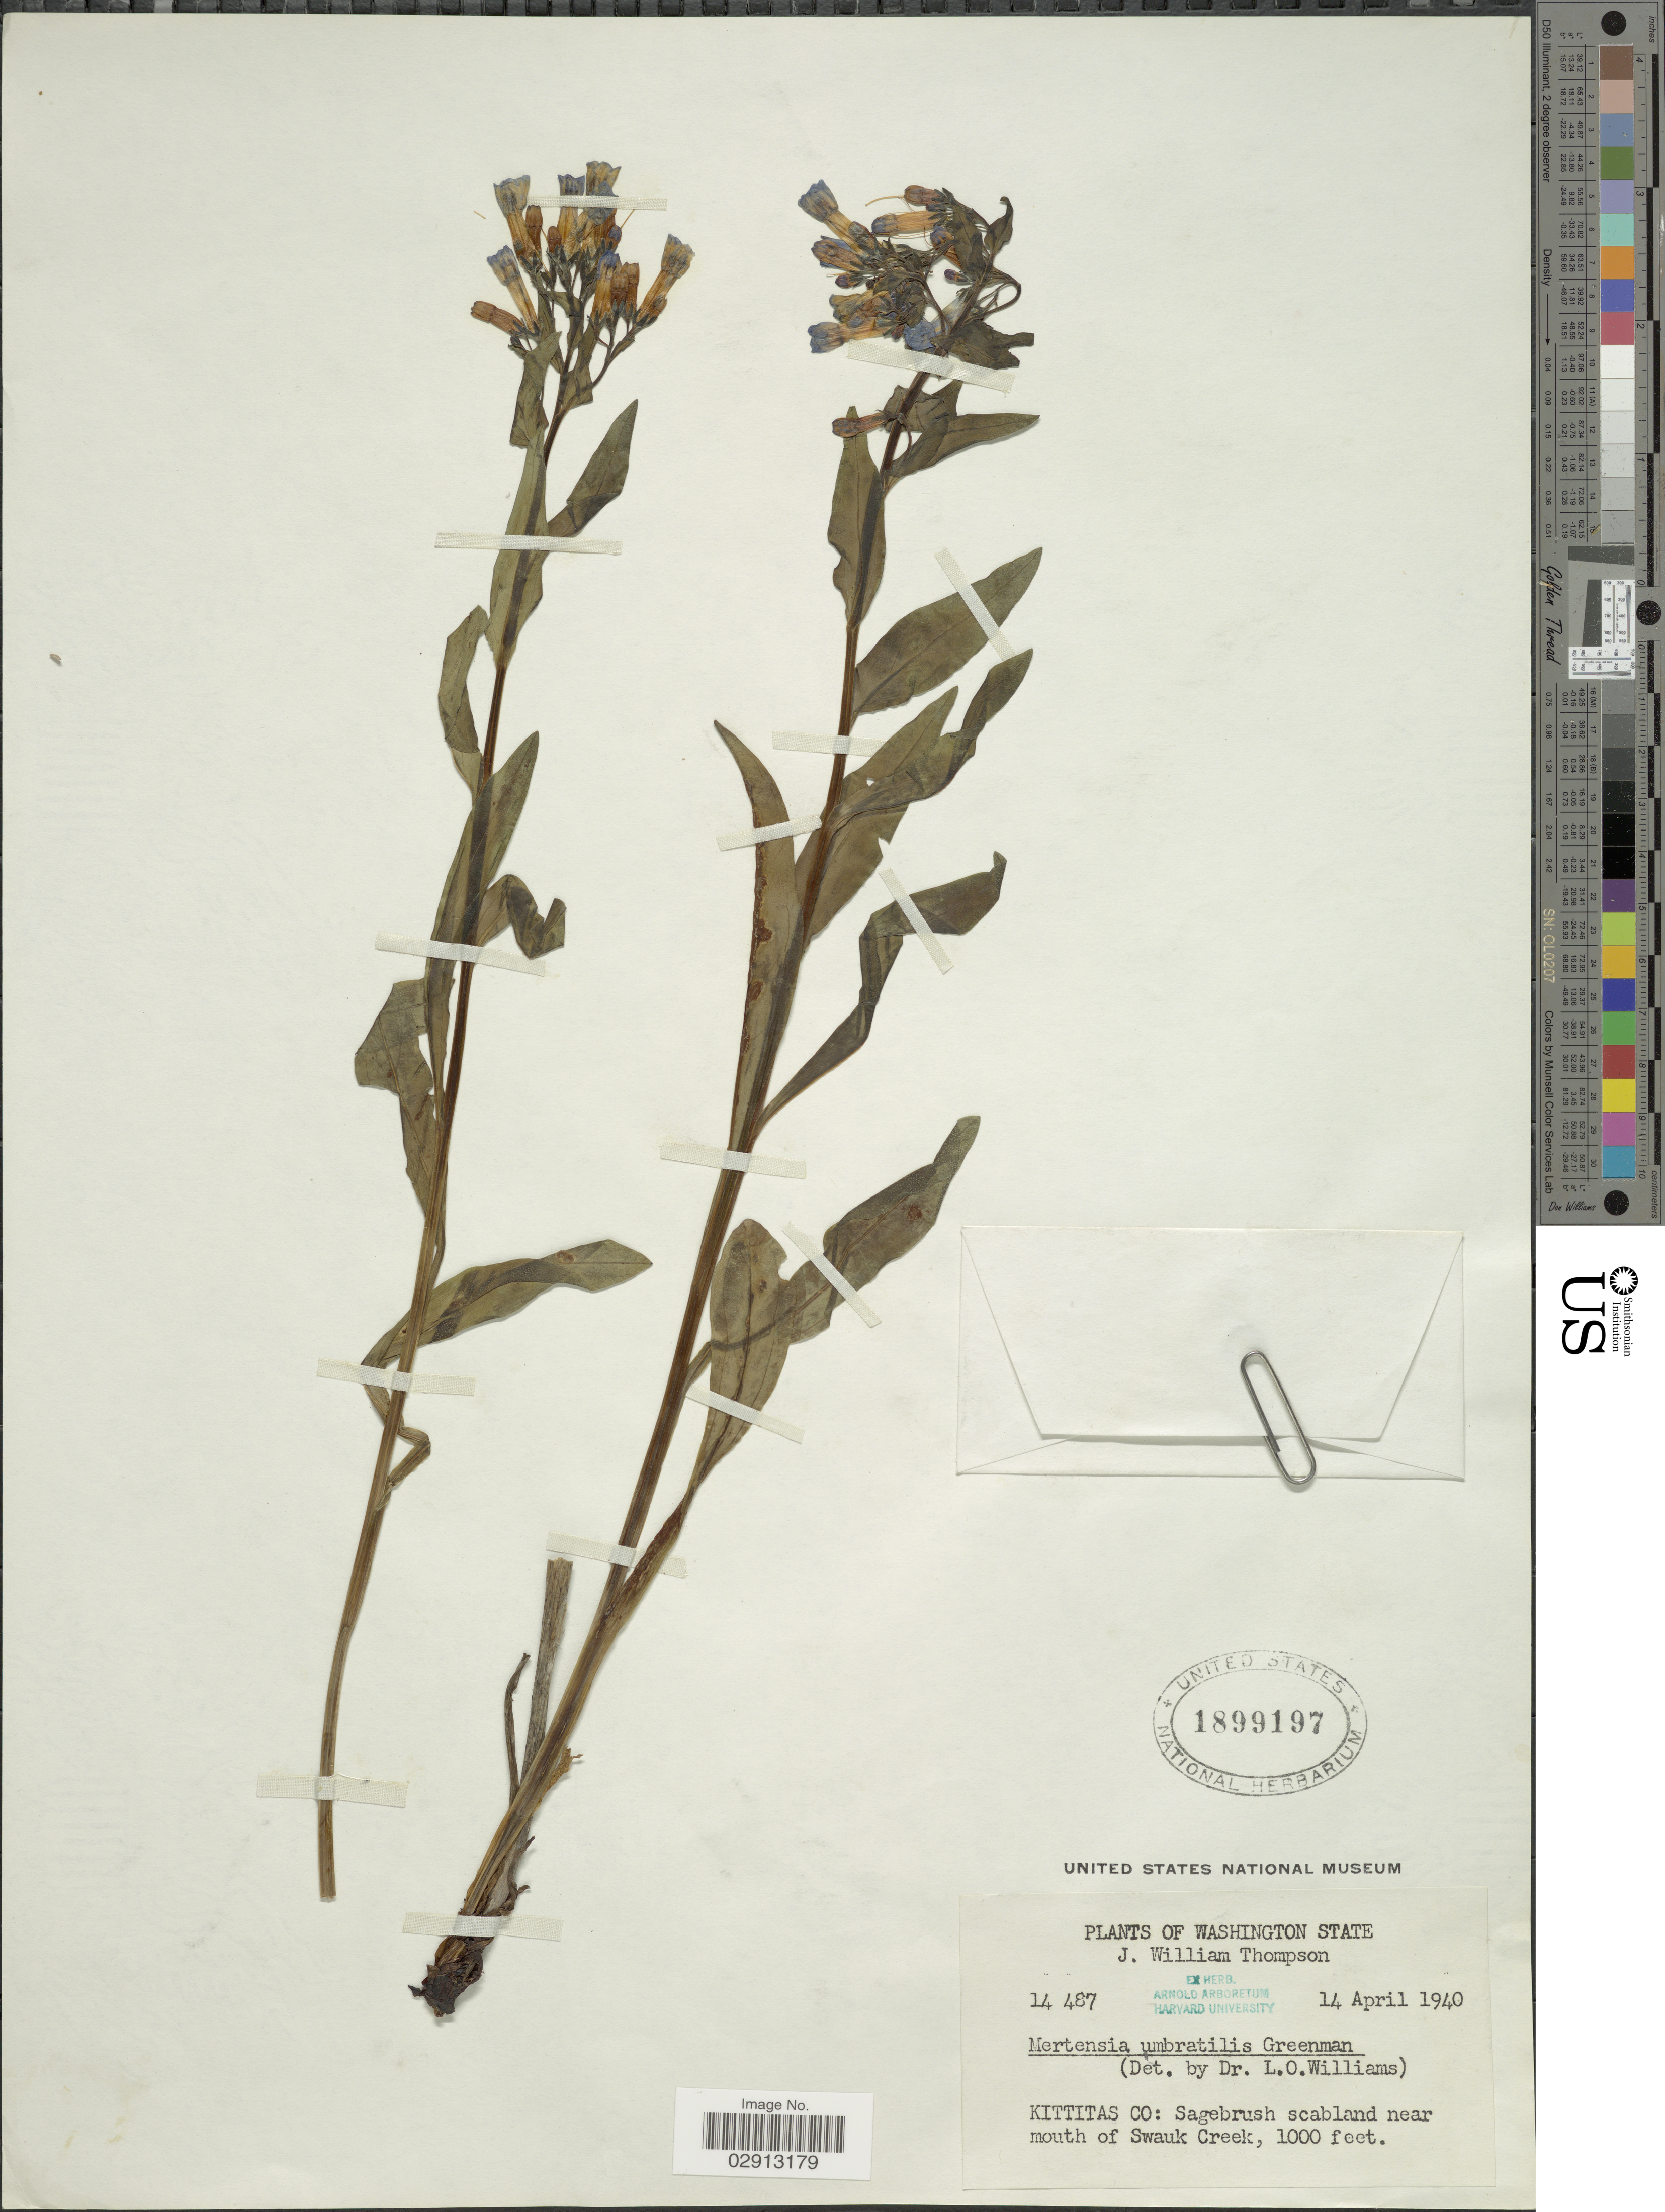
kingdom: Plantae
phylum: Tracheophyta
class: Magnoliopsida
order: Boraginales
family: Boraginaceae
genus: Mertensia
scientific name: Mertensia umbratilis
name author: Greenm.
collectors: J. W. Thompson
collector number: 14487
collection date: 1940-04-14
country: United States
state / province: Washington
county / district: Kittitas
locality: Washington State. Kittitas Co: Sagebrush scabland near mouth of Swauk Creek.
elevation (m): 305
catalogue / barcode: US 1899197